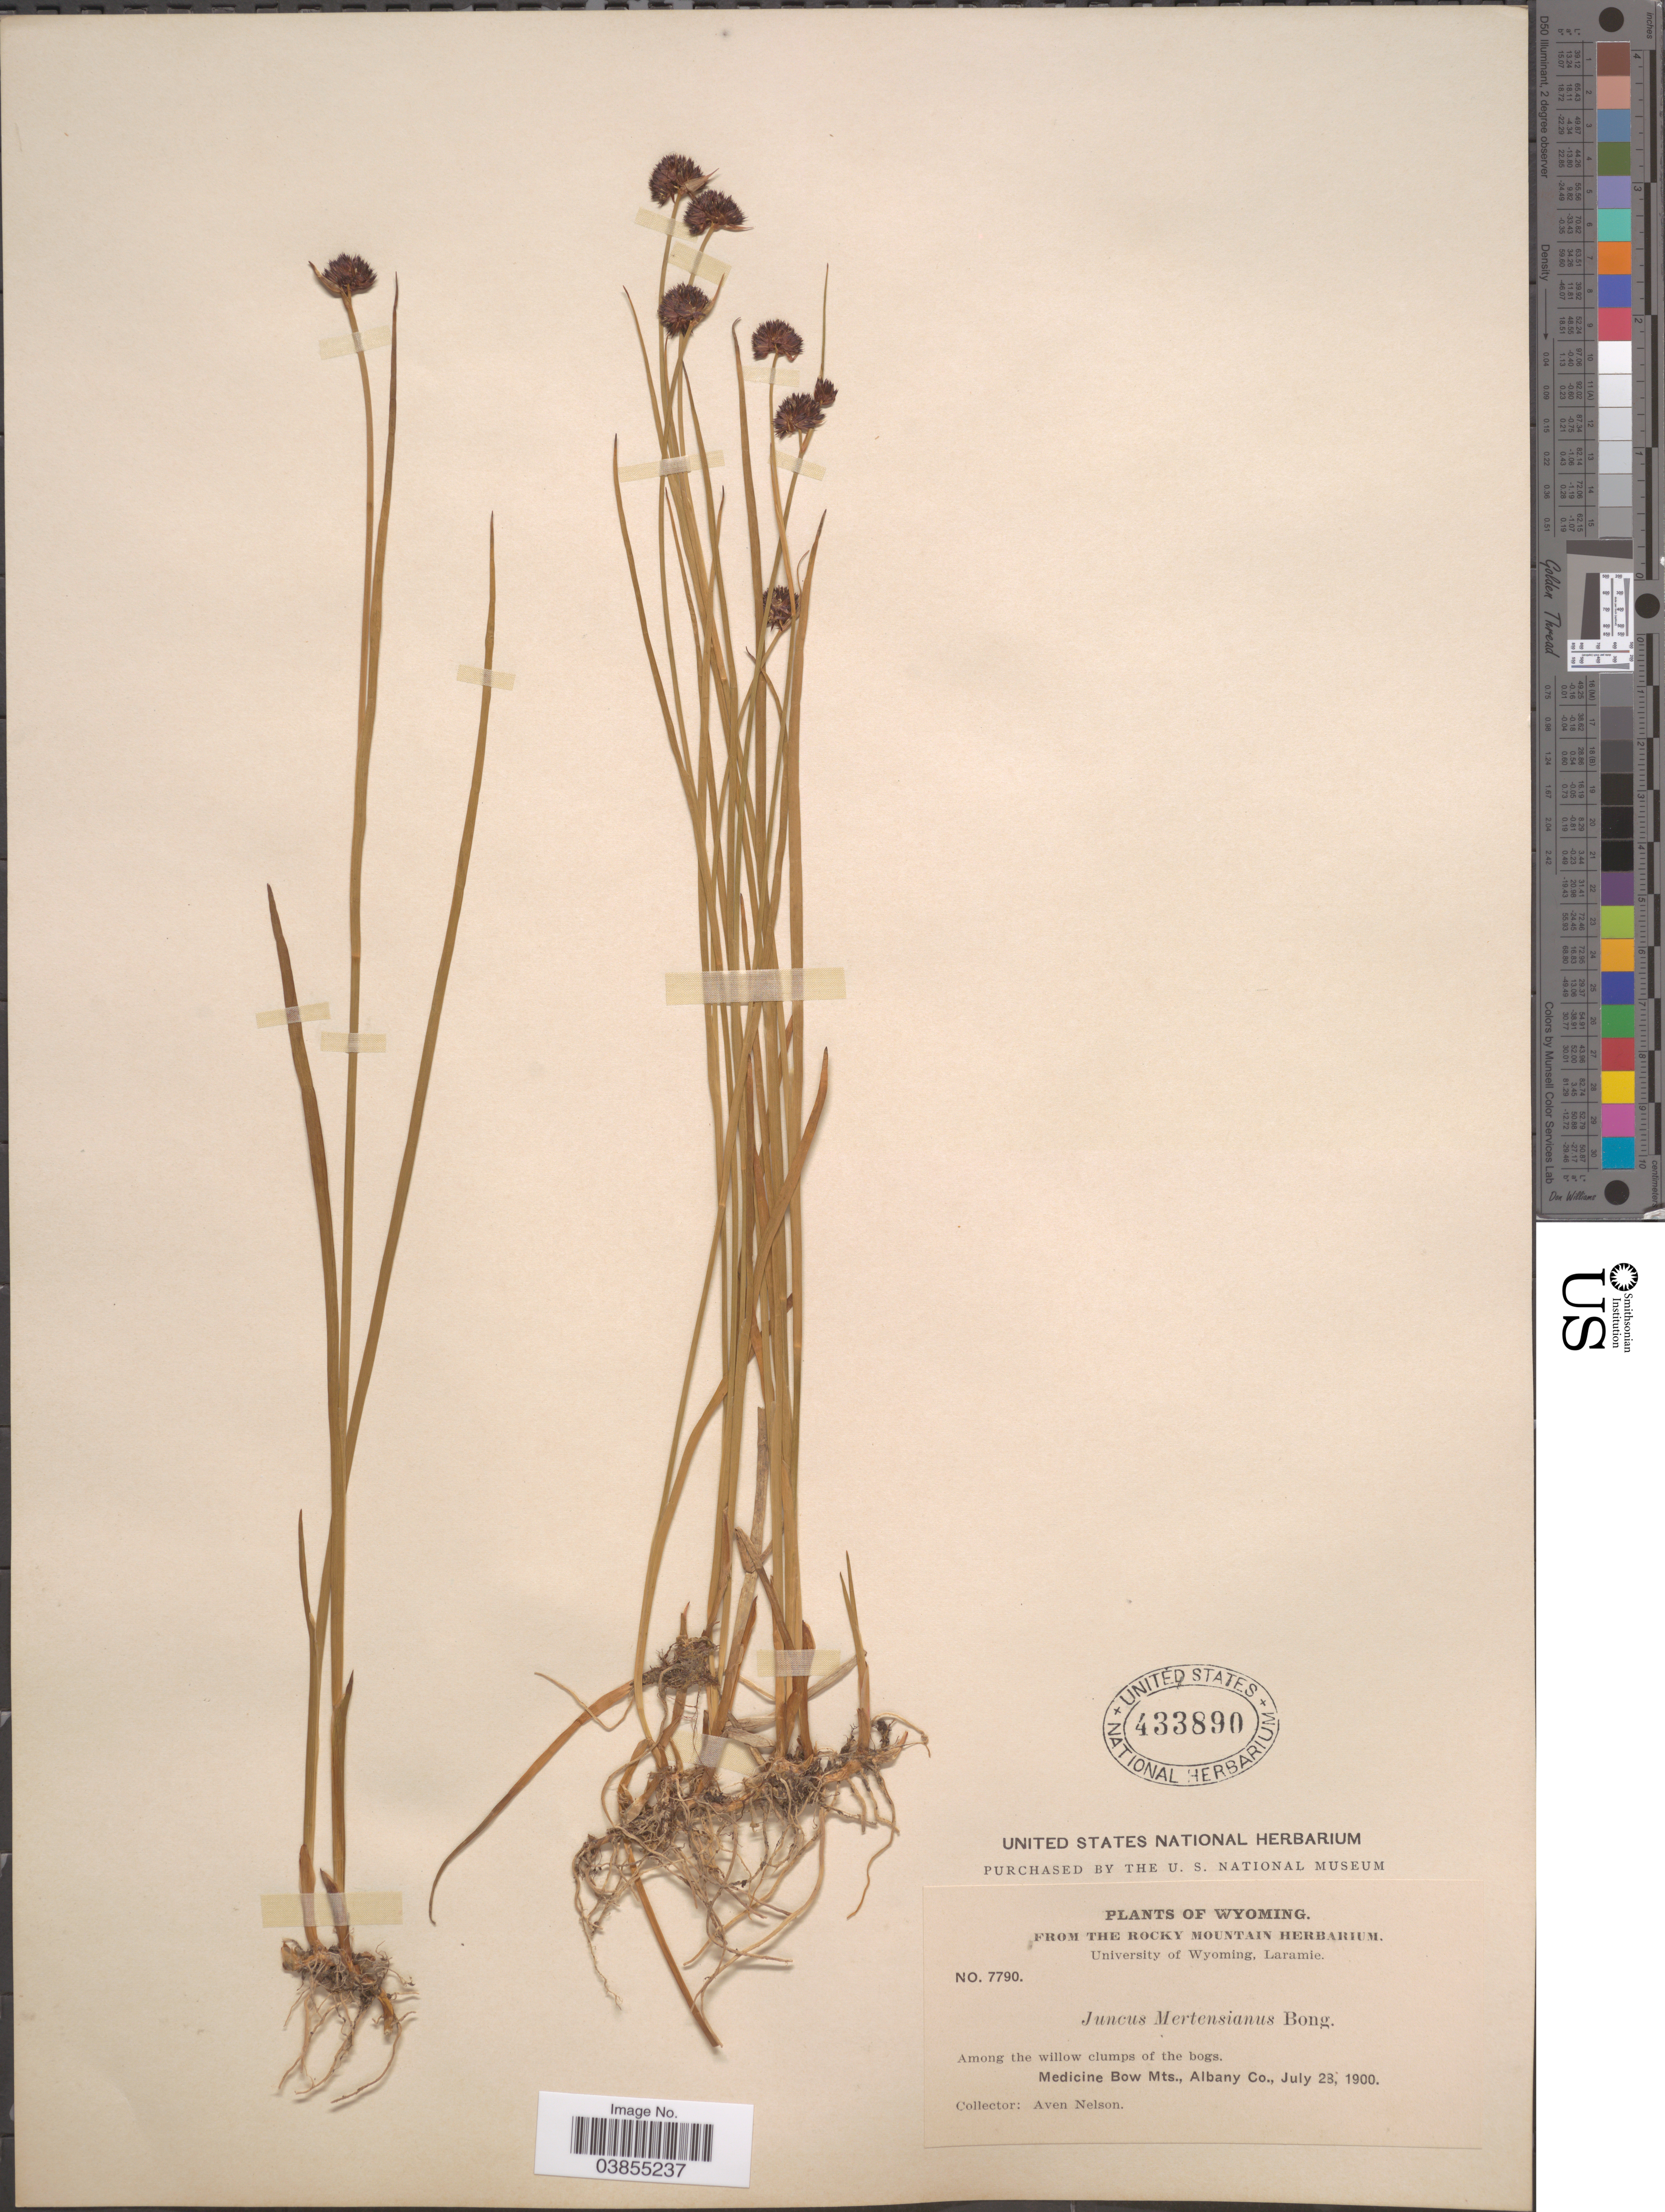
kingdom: Plantae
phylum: Tracheophyta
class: Liliopsida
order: Poales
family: Juncaceae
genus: Juncus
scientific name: Juncus mertensianus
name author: Bong.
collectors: A. Nelson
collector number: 7790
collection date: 1900-07-28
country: United States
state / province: Wyoming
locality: Medicine Bow Mts., Albany Co.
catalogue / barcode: US 433890